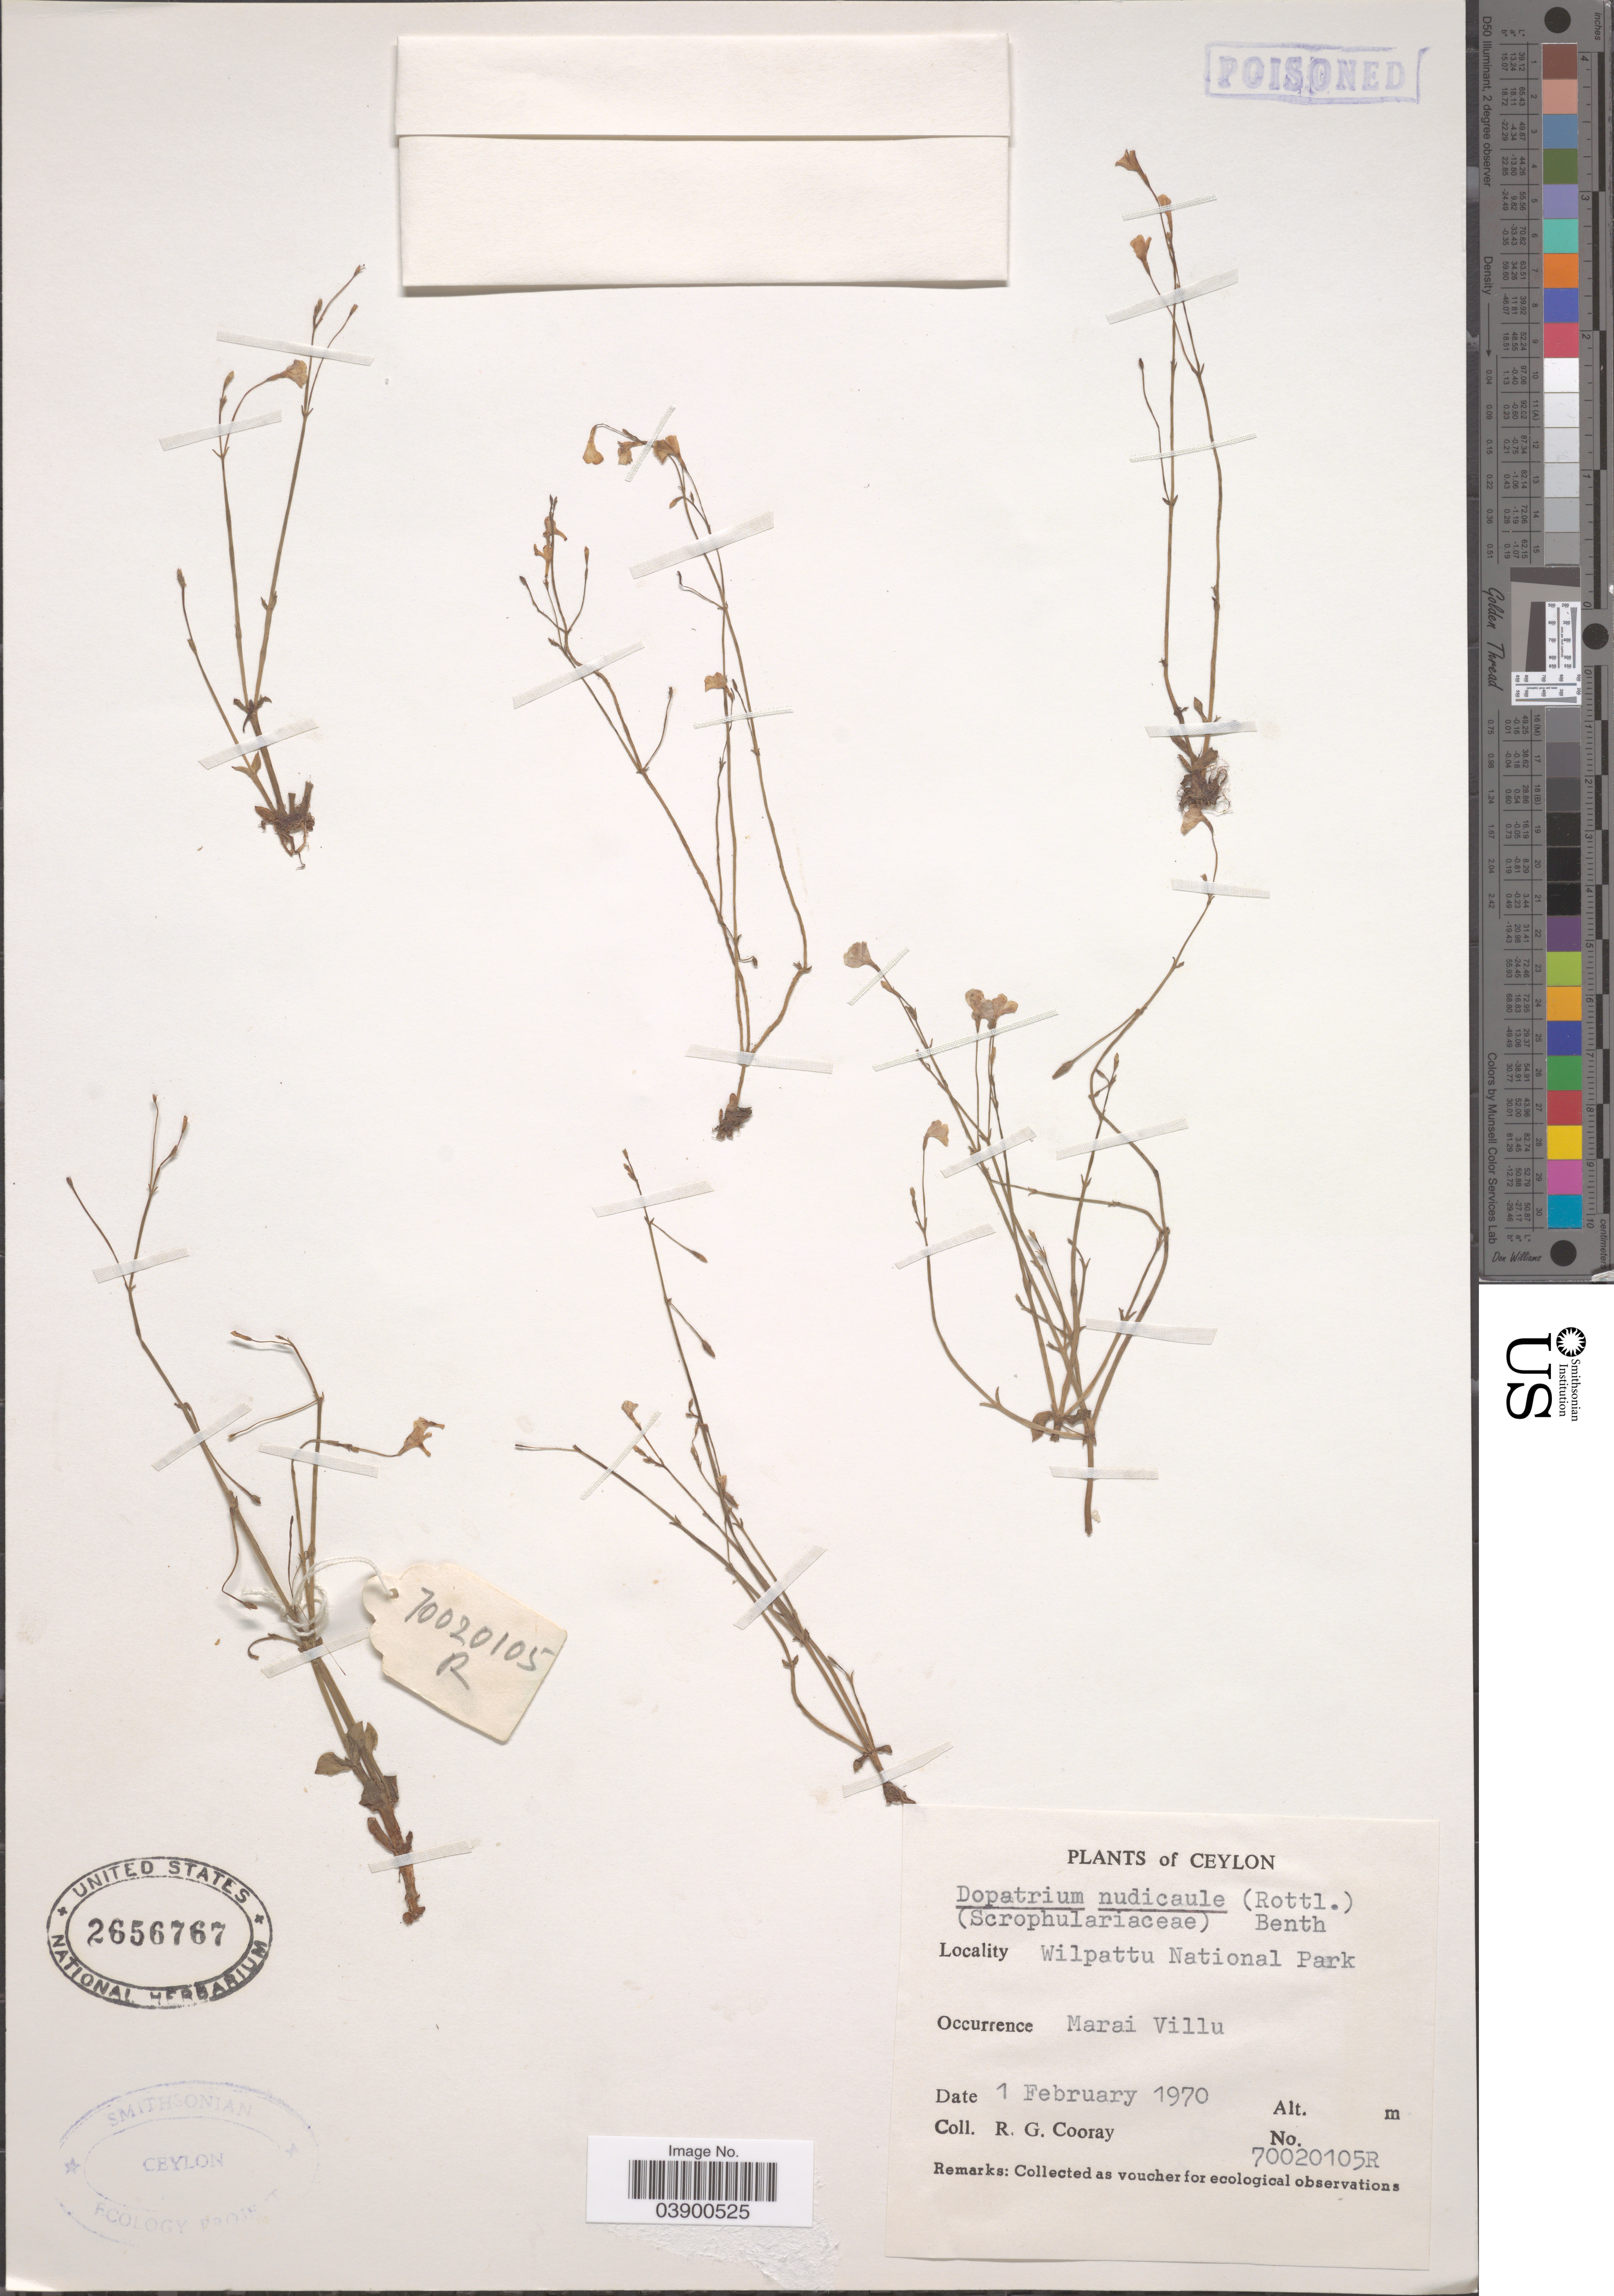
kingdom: Plantae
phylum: Tracheophyta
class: Magnoliopsida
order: Lamiales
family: Plantaginaceae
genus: Dopatrium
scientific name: Dopatrium nudicaule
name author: (Willd.) Benth.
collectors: R. Cooray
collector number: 70020105R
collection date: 1970-02-01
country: Sri Lanka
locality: Ceylon. Wilpatu National Park. Marai Villu.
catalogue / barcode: US 2656767